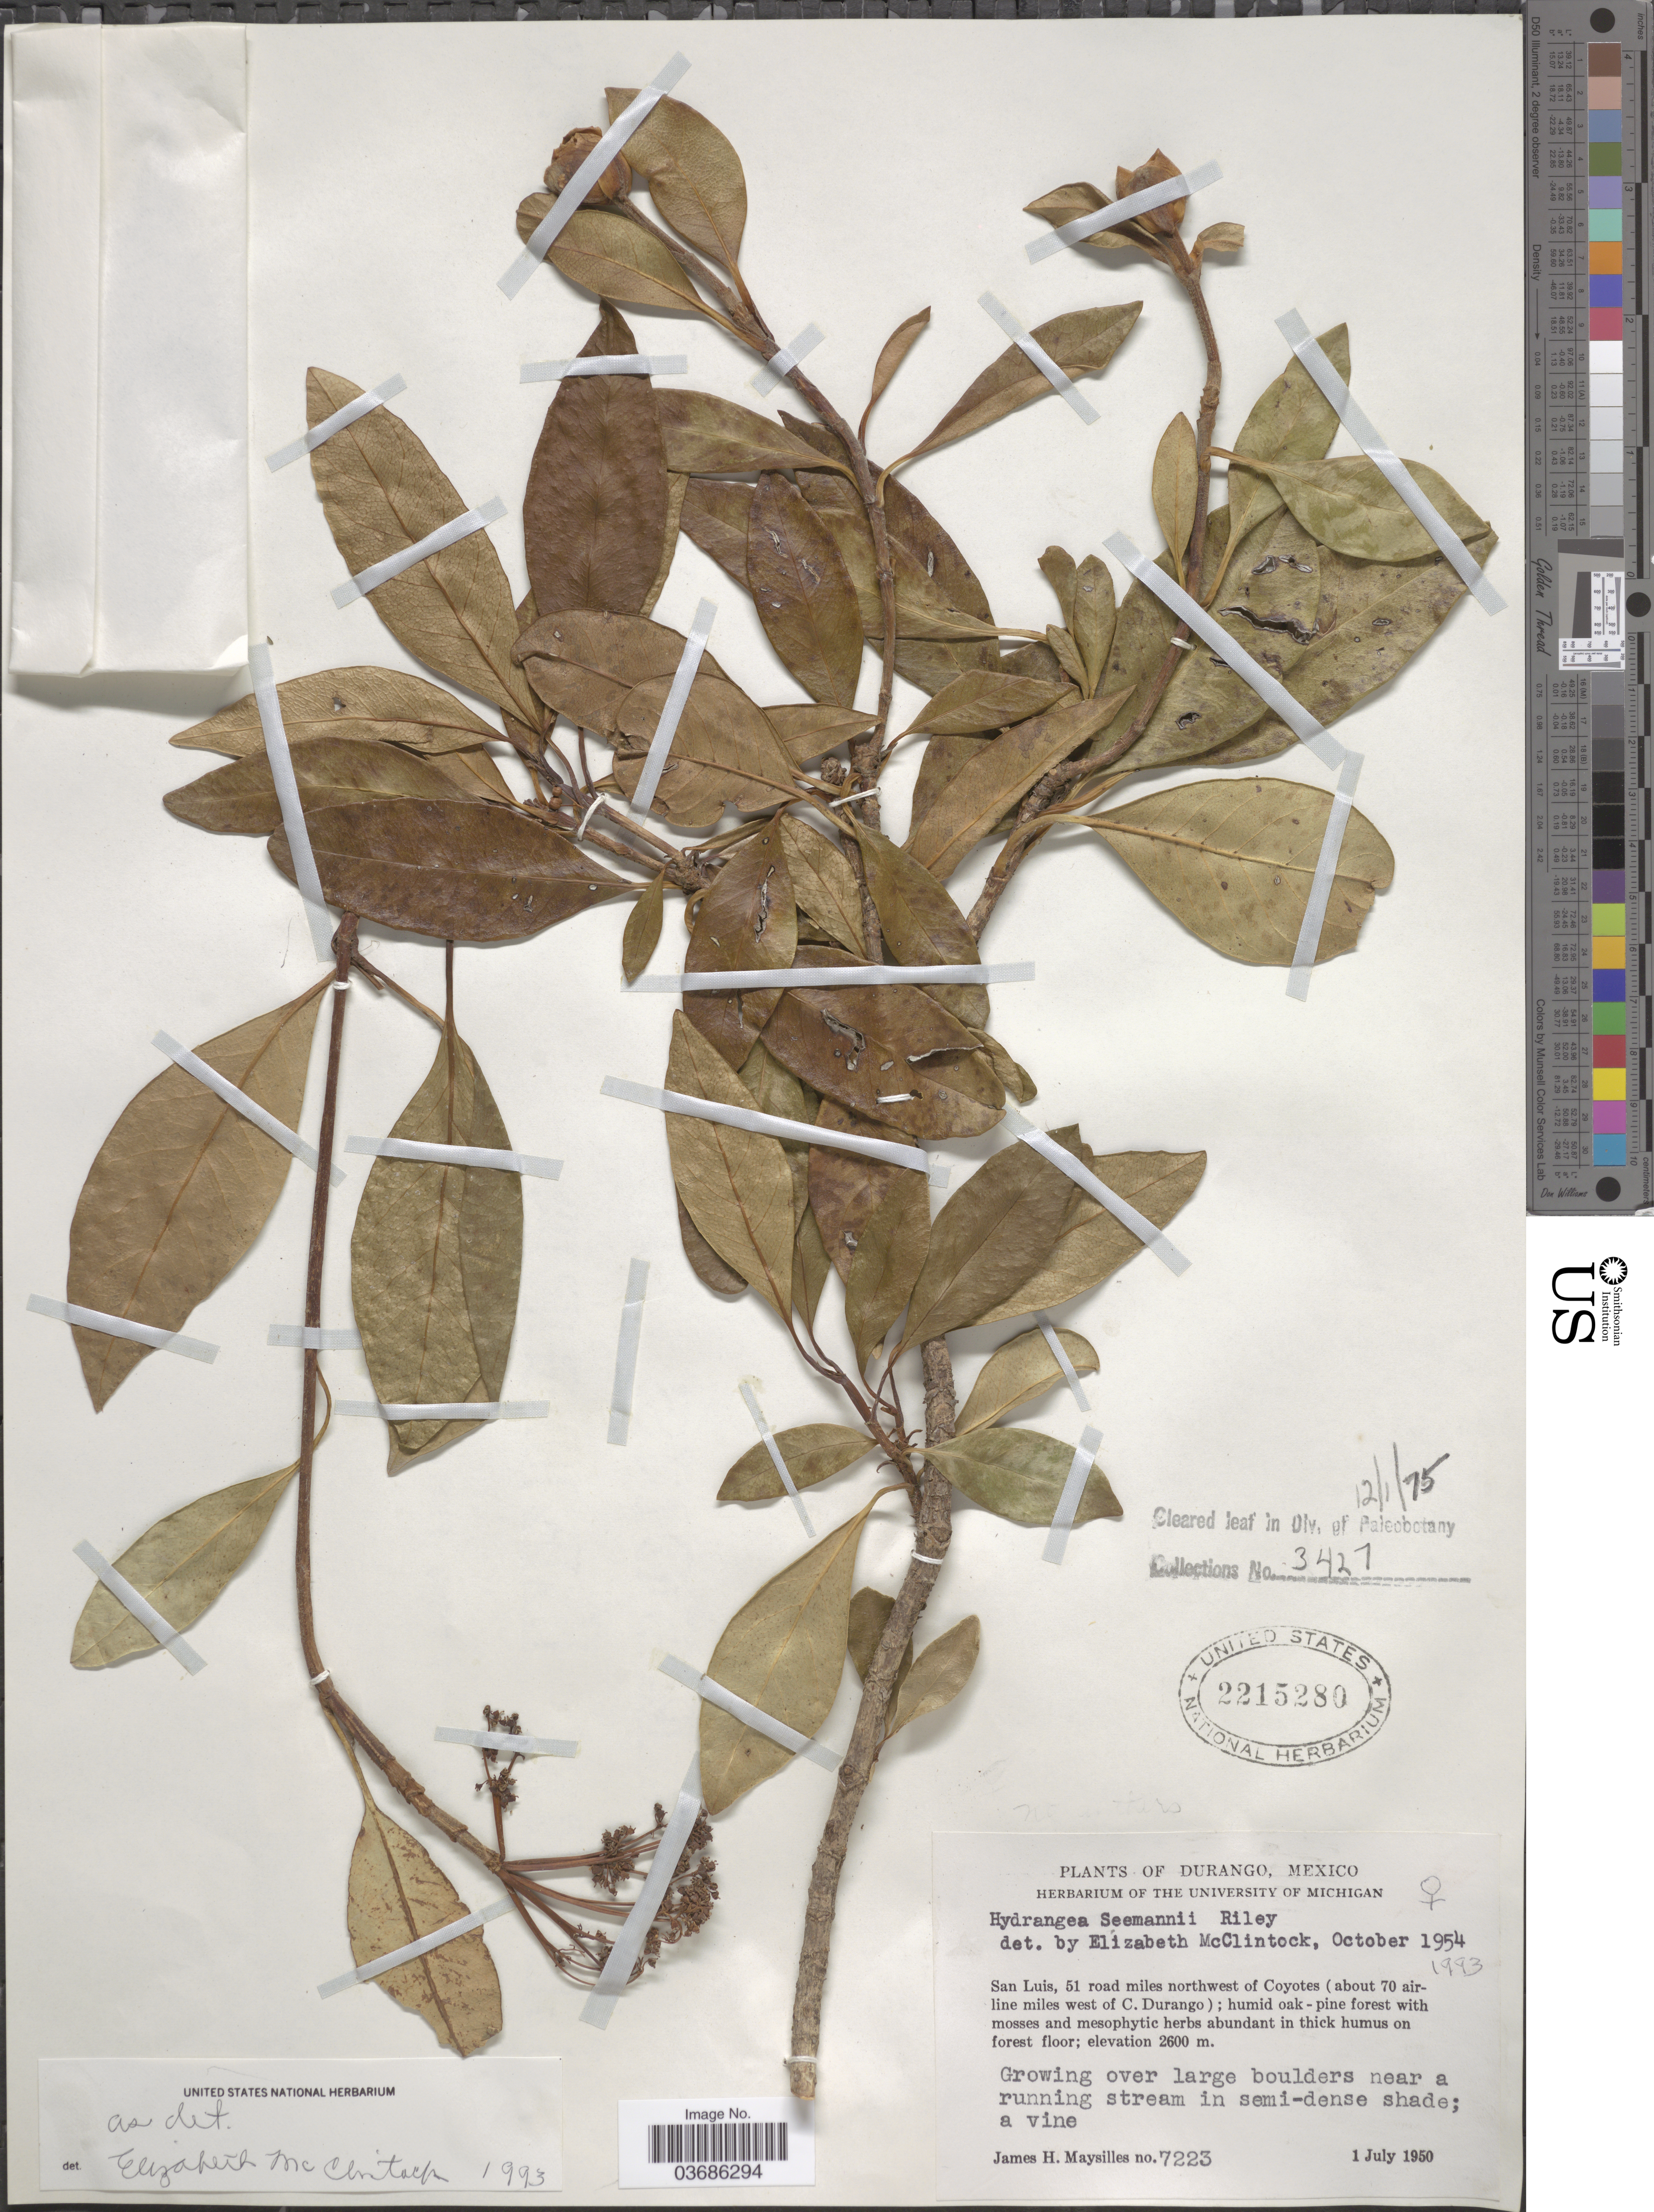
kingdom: Plantae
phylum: Tracheophyta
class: Magnoliopsida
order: Cornales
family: Hydrangeaceae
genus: Hydrangea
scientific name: Hydrangea seemannii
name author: L. Riley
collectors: J. Maysilles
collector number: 7223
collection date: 1950-07-01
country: Mexico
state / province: Durango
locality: San Luis, 51 road miles northwest of Coyotes (about 70 airline miles west of C. Durango).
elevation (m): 2600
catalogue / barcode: US 2215280